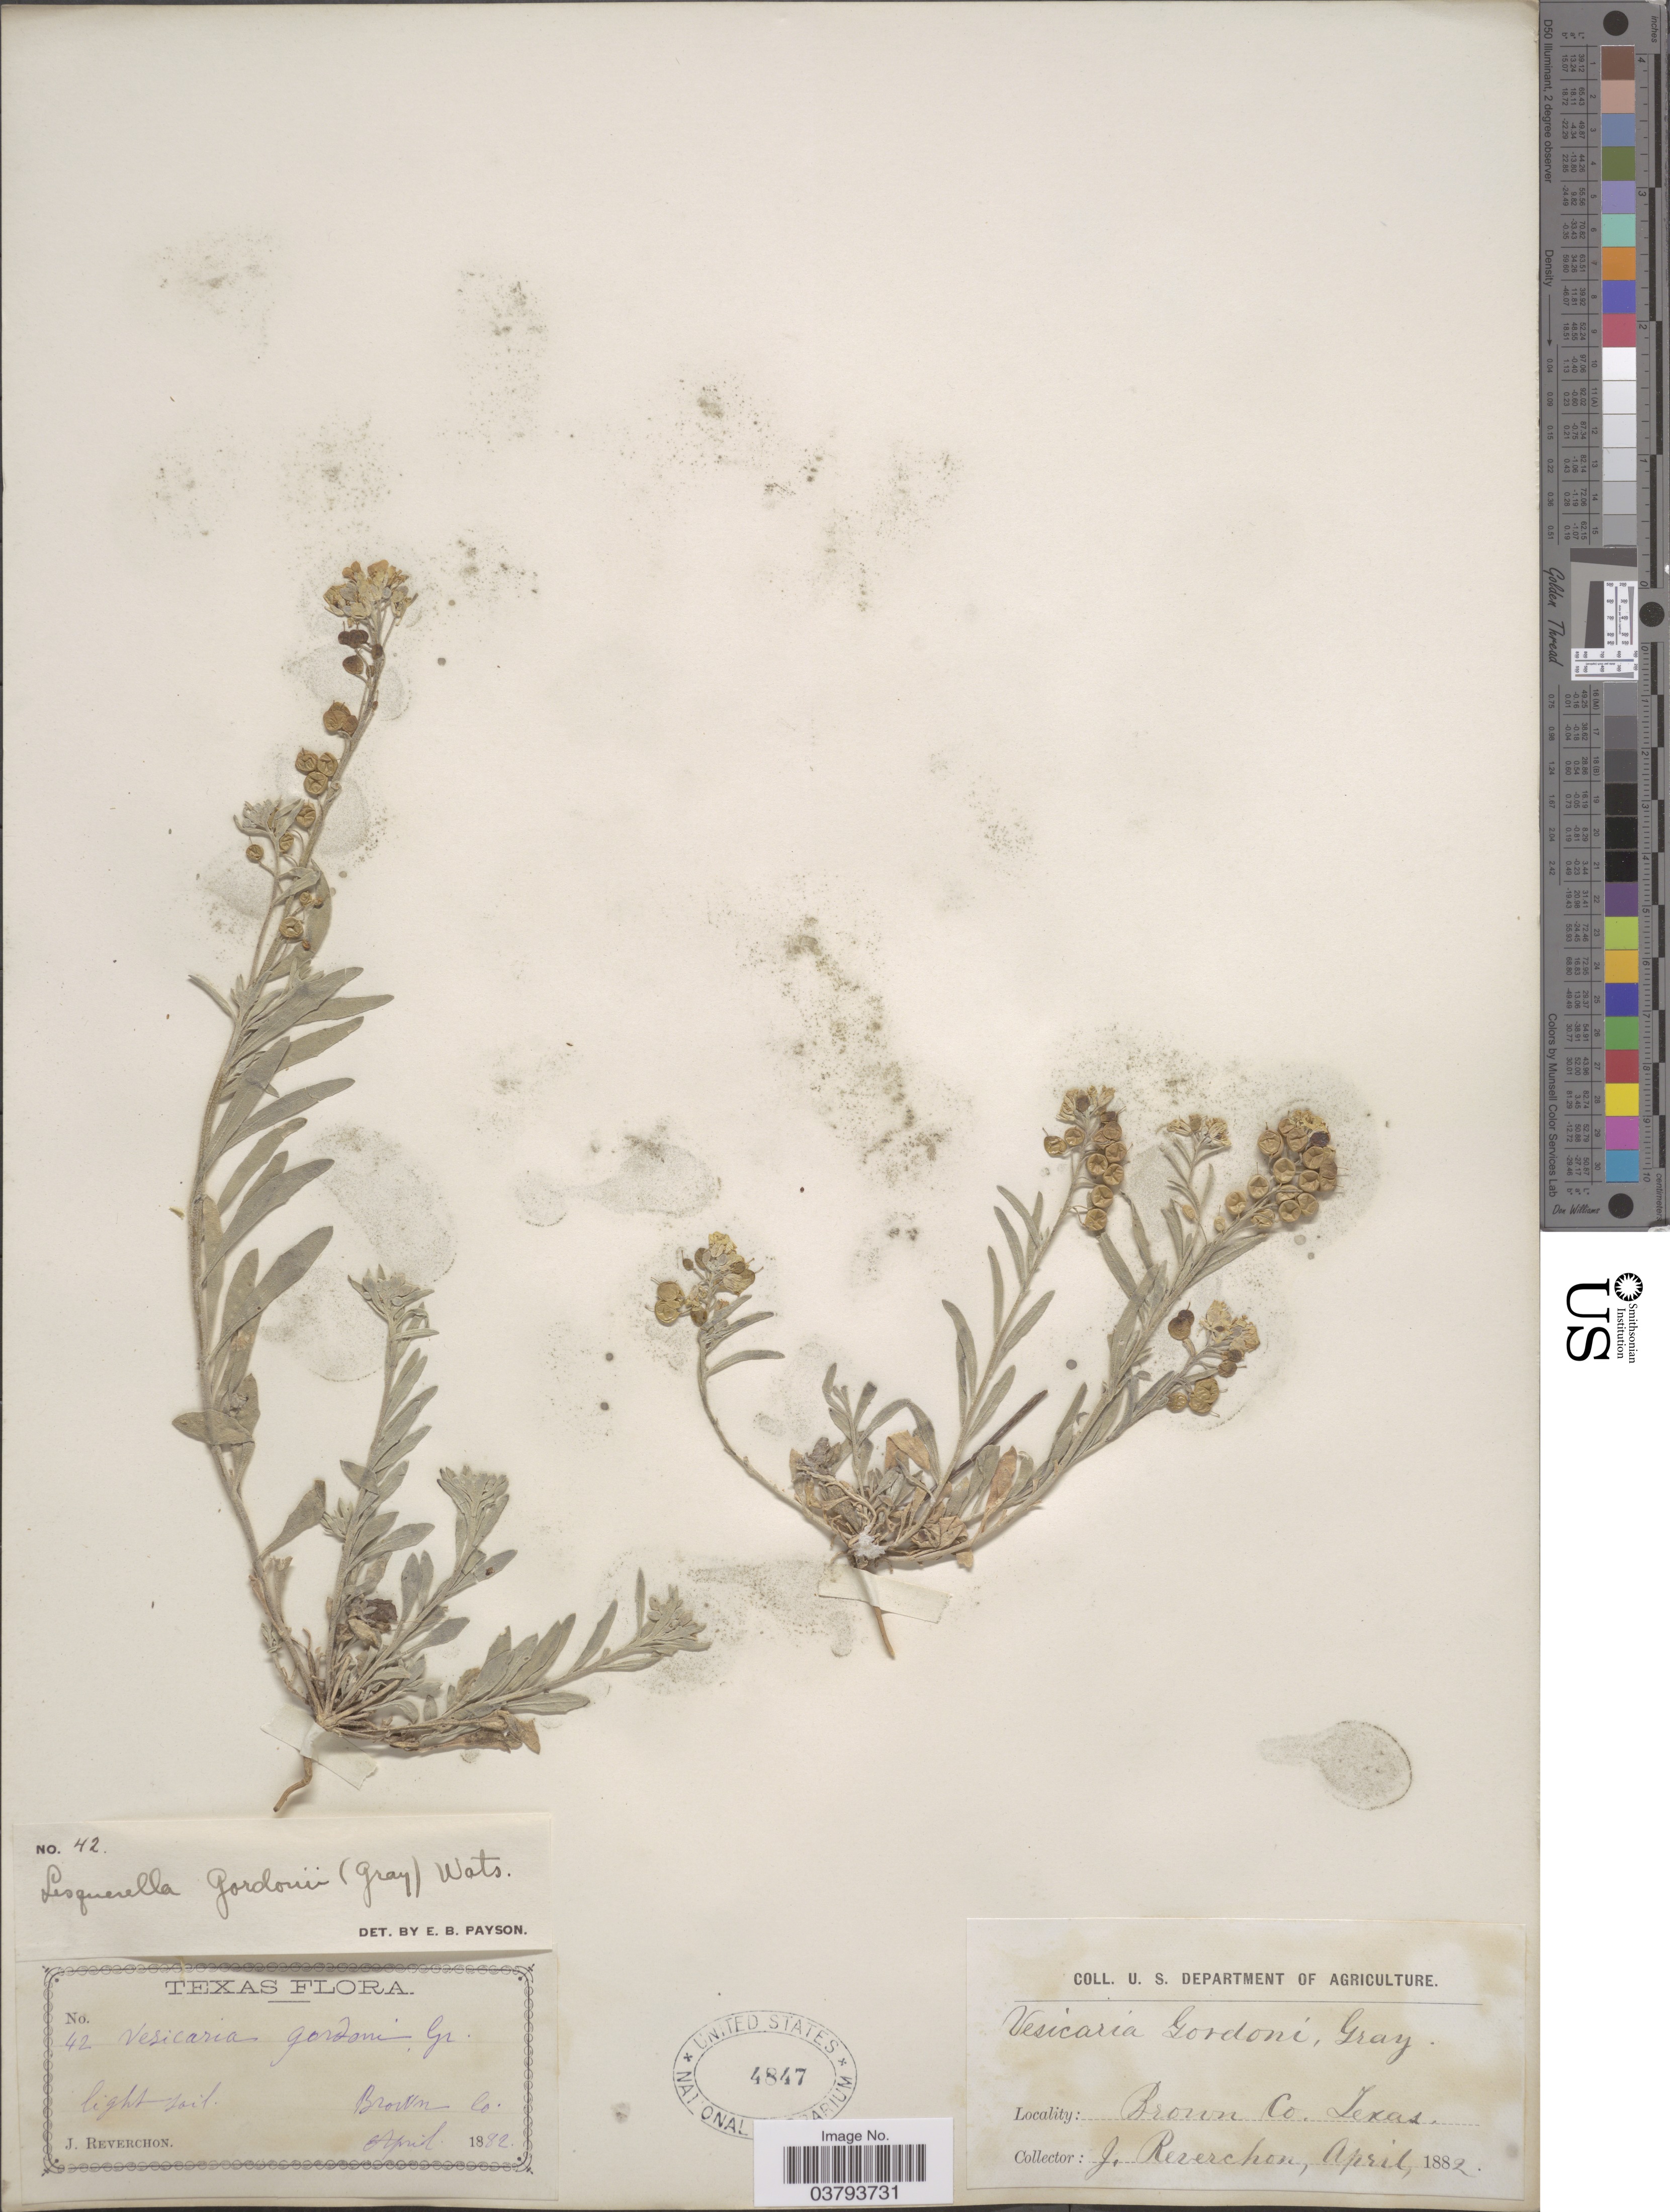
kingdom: Plantae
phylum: Tracheophyta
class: Magnoliopsida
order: Brassicales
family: Brassicaceae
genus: Lesquerella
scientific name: Lesquerella gordonii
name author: (A. Gray) S. Watson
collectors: J. Reverchon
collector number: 42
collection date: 1882-04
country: United States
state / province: Texas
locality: Brown Co.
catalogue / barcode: US 4847